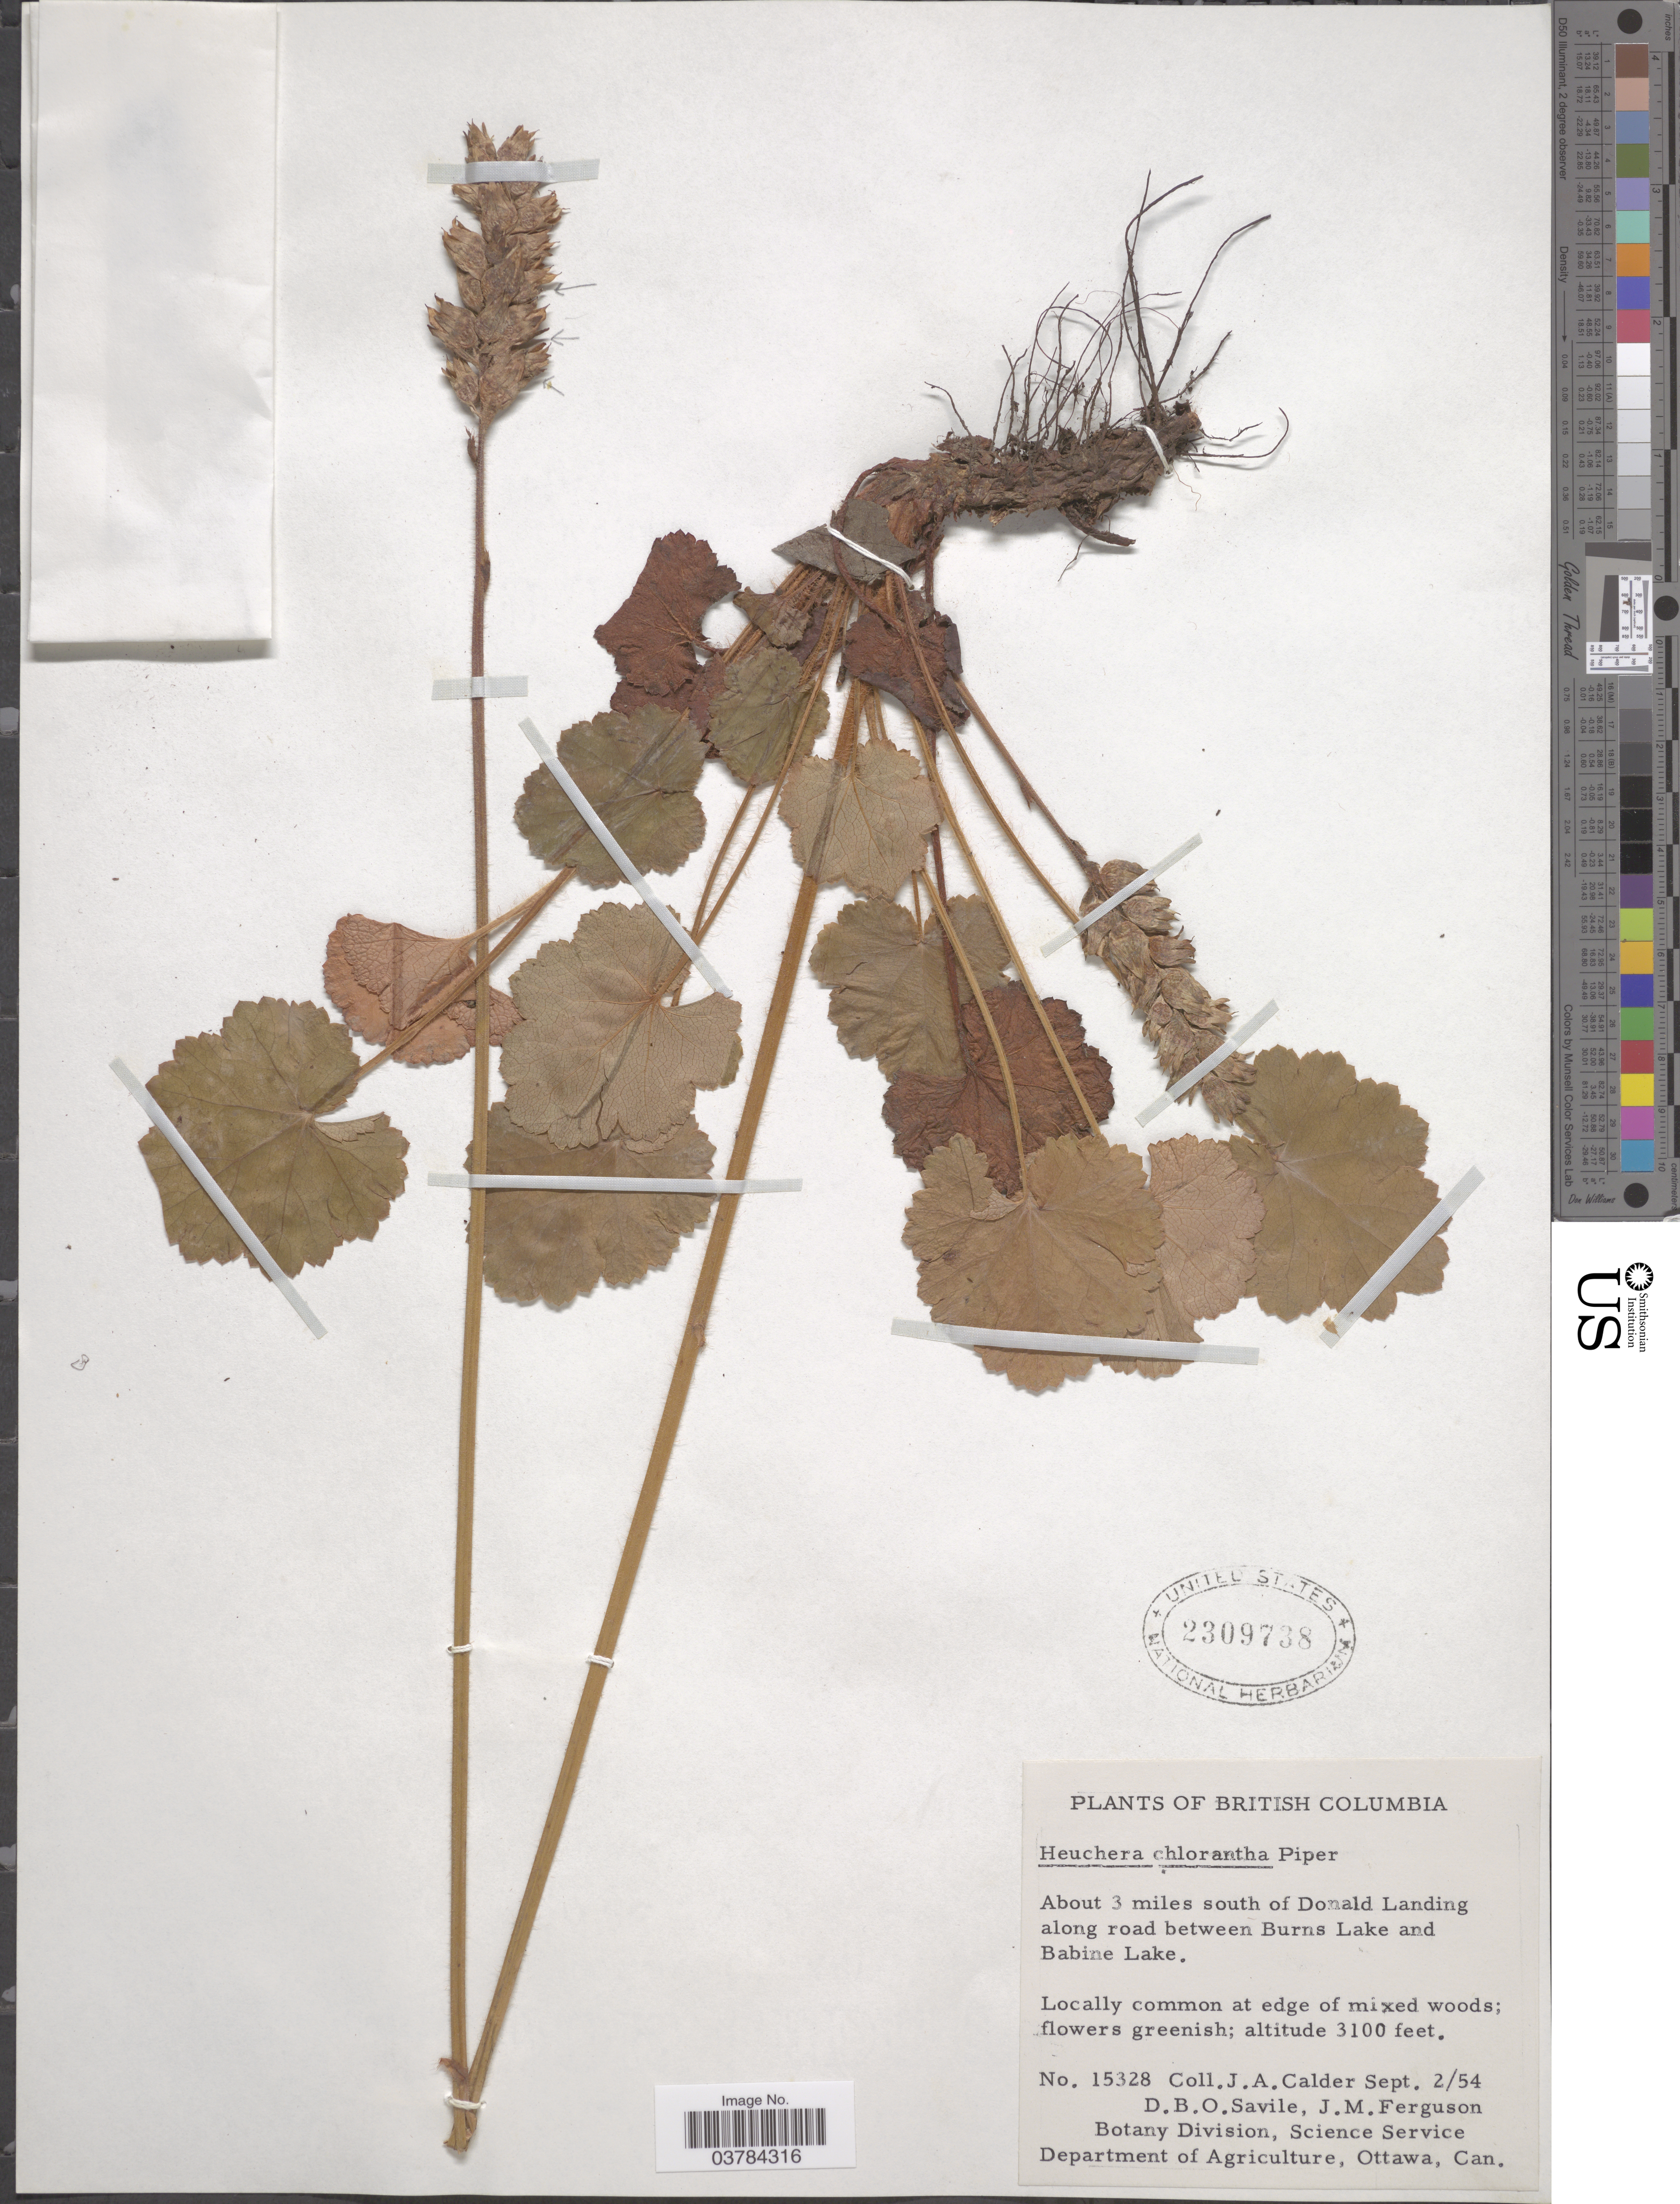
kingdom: Plantae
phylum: Tracheophyta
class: Magnoliopsida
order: Saxifragales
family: Saxifragaceae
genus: Heuchera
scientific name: Heuchera chlorantha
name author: Piper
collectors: J. A. Calder, D. Savile & J. M. Ferguson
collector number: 15328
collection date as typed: Transcribed d/m/y: 2/9/54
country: Canada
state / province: British Columbia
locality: About 3 miles south of Donald Landing along road between Burns Lake and Babine Lake.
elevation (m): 945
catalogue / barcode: US 2309738